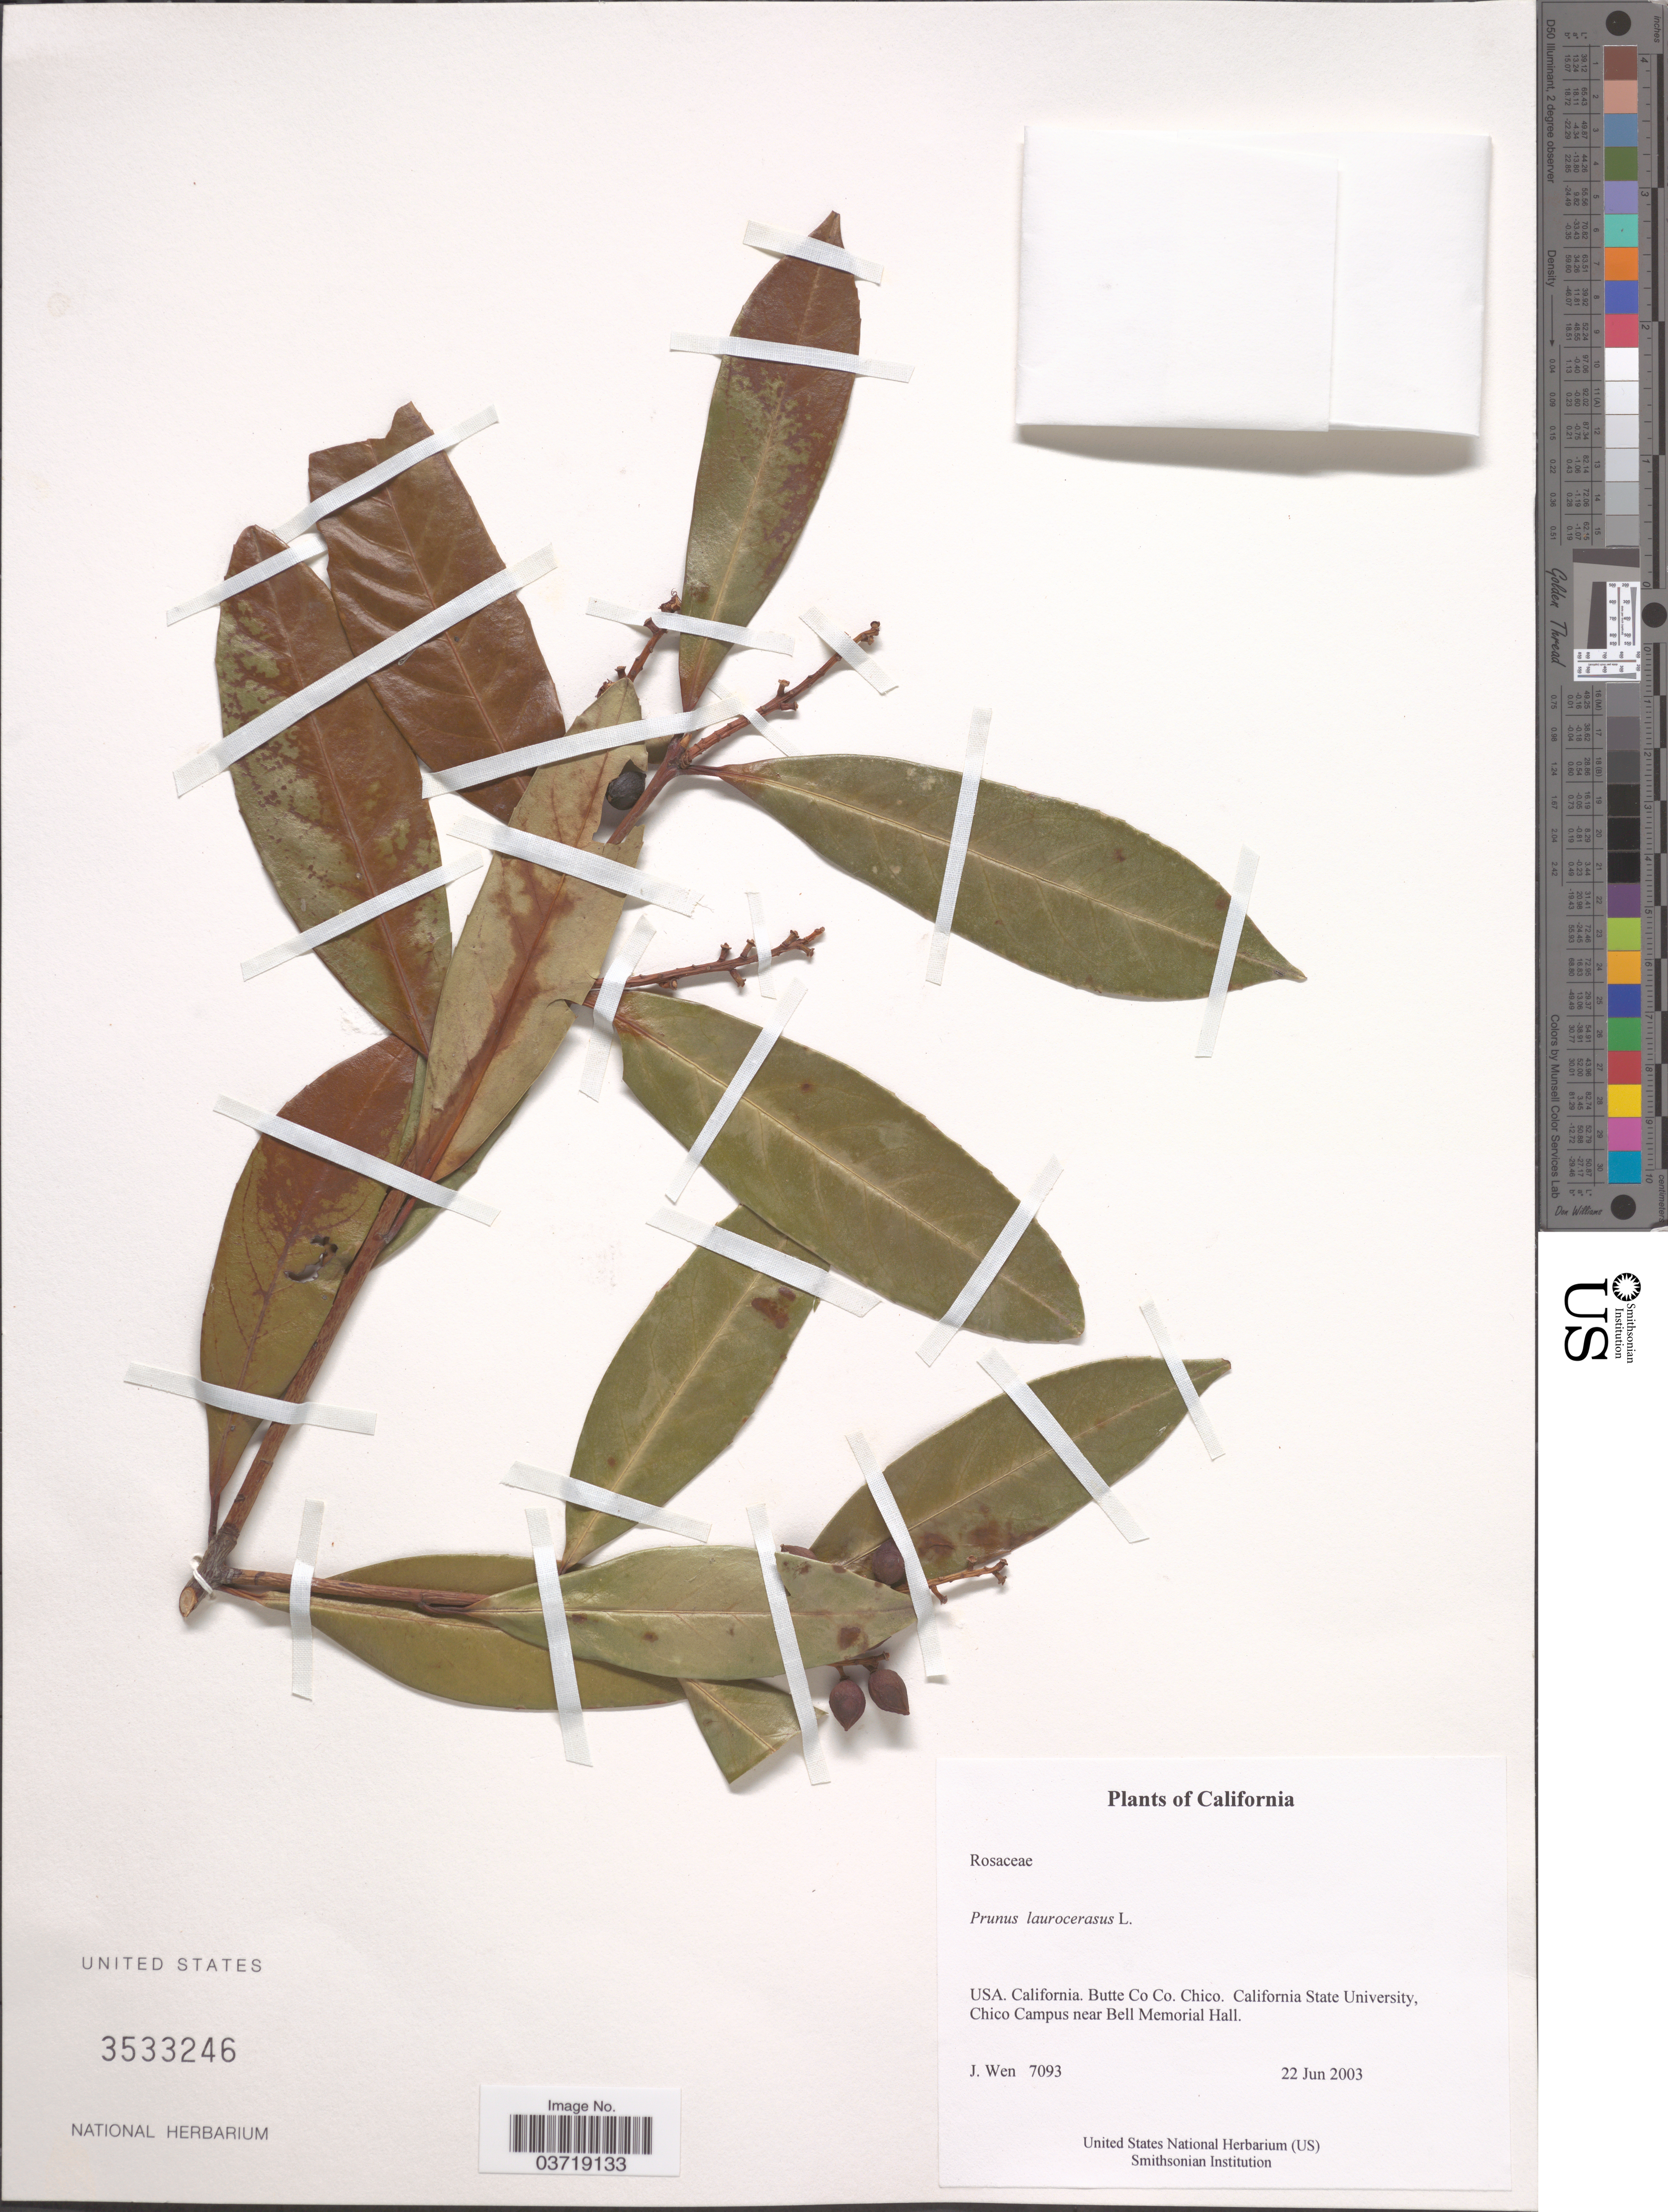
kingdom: Plantae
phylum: Tracheophyta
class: Magnoliopsida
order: Rosales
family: Rosaceae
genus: Prunus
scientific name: Prunus laurocerasus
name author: L.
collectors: J. Wen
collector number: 7093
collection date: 2003-06-22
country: United States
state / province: California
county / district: Butte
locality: Butte Co Co. Chico. California State University, Chico Campus near Bell Memorial Hall.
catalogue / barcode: US 3533246